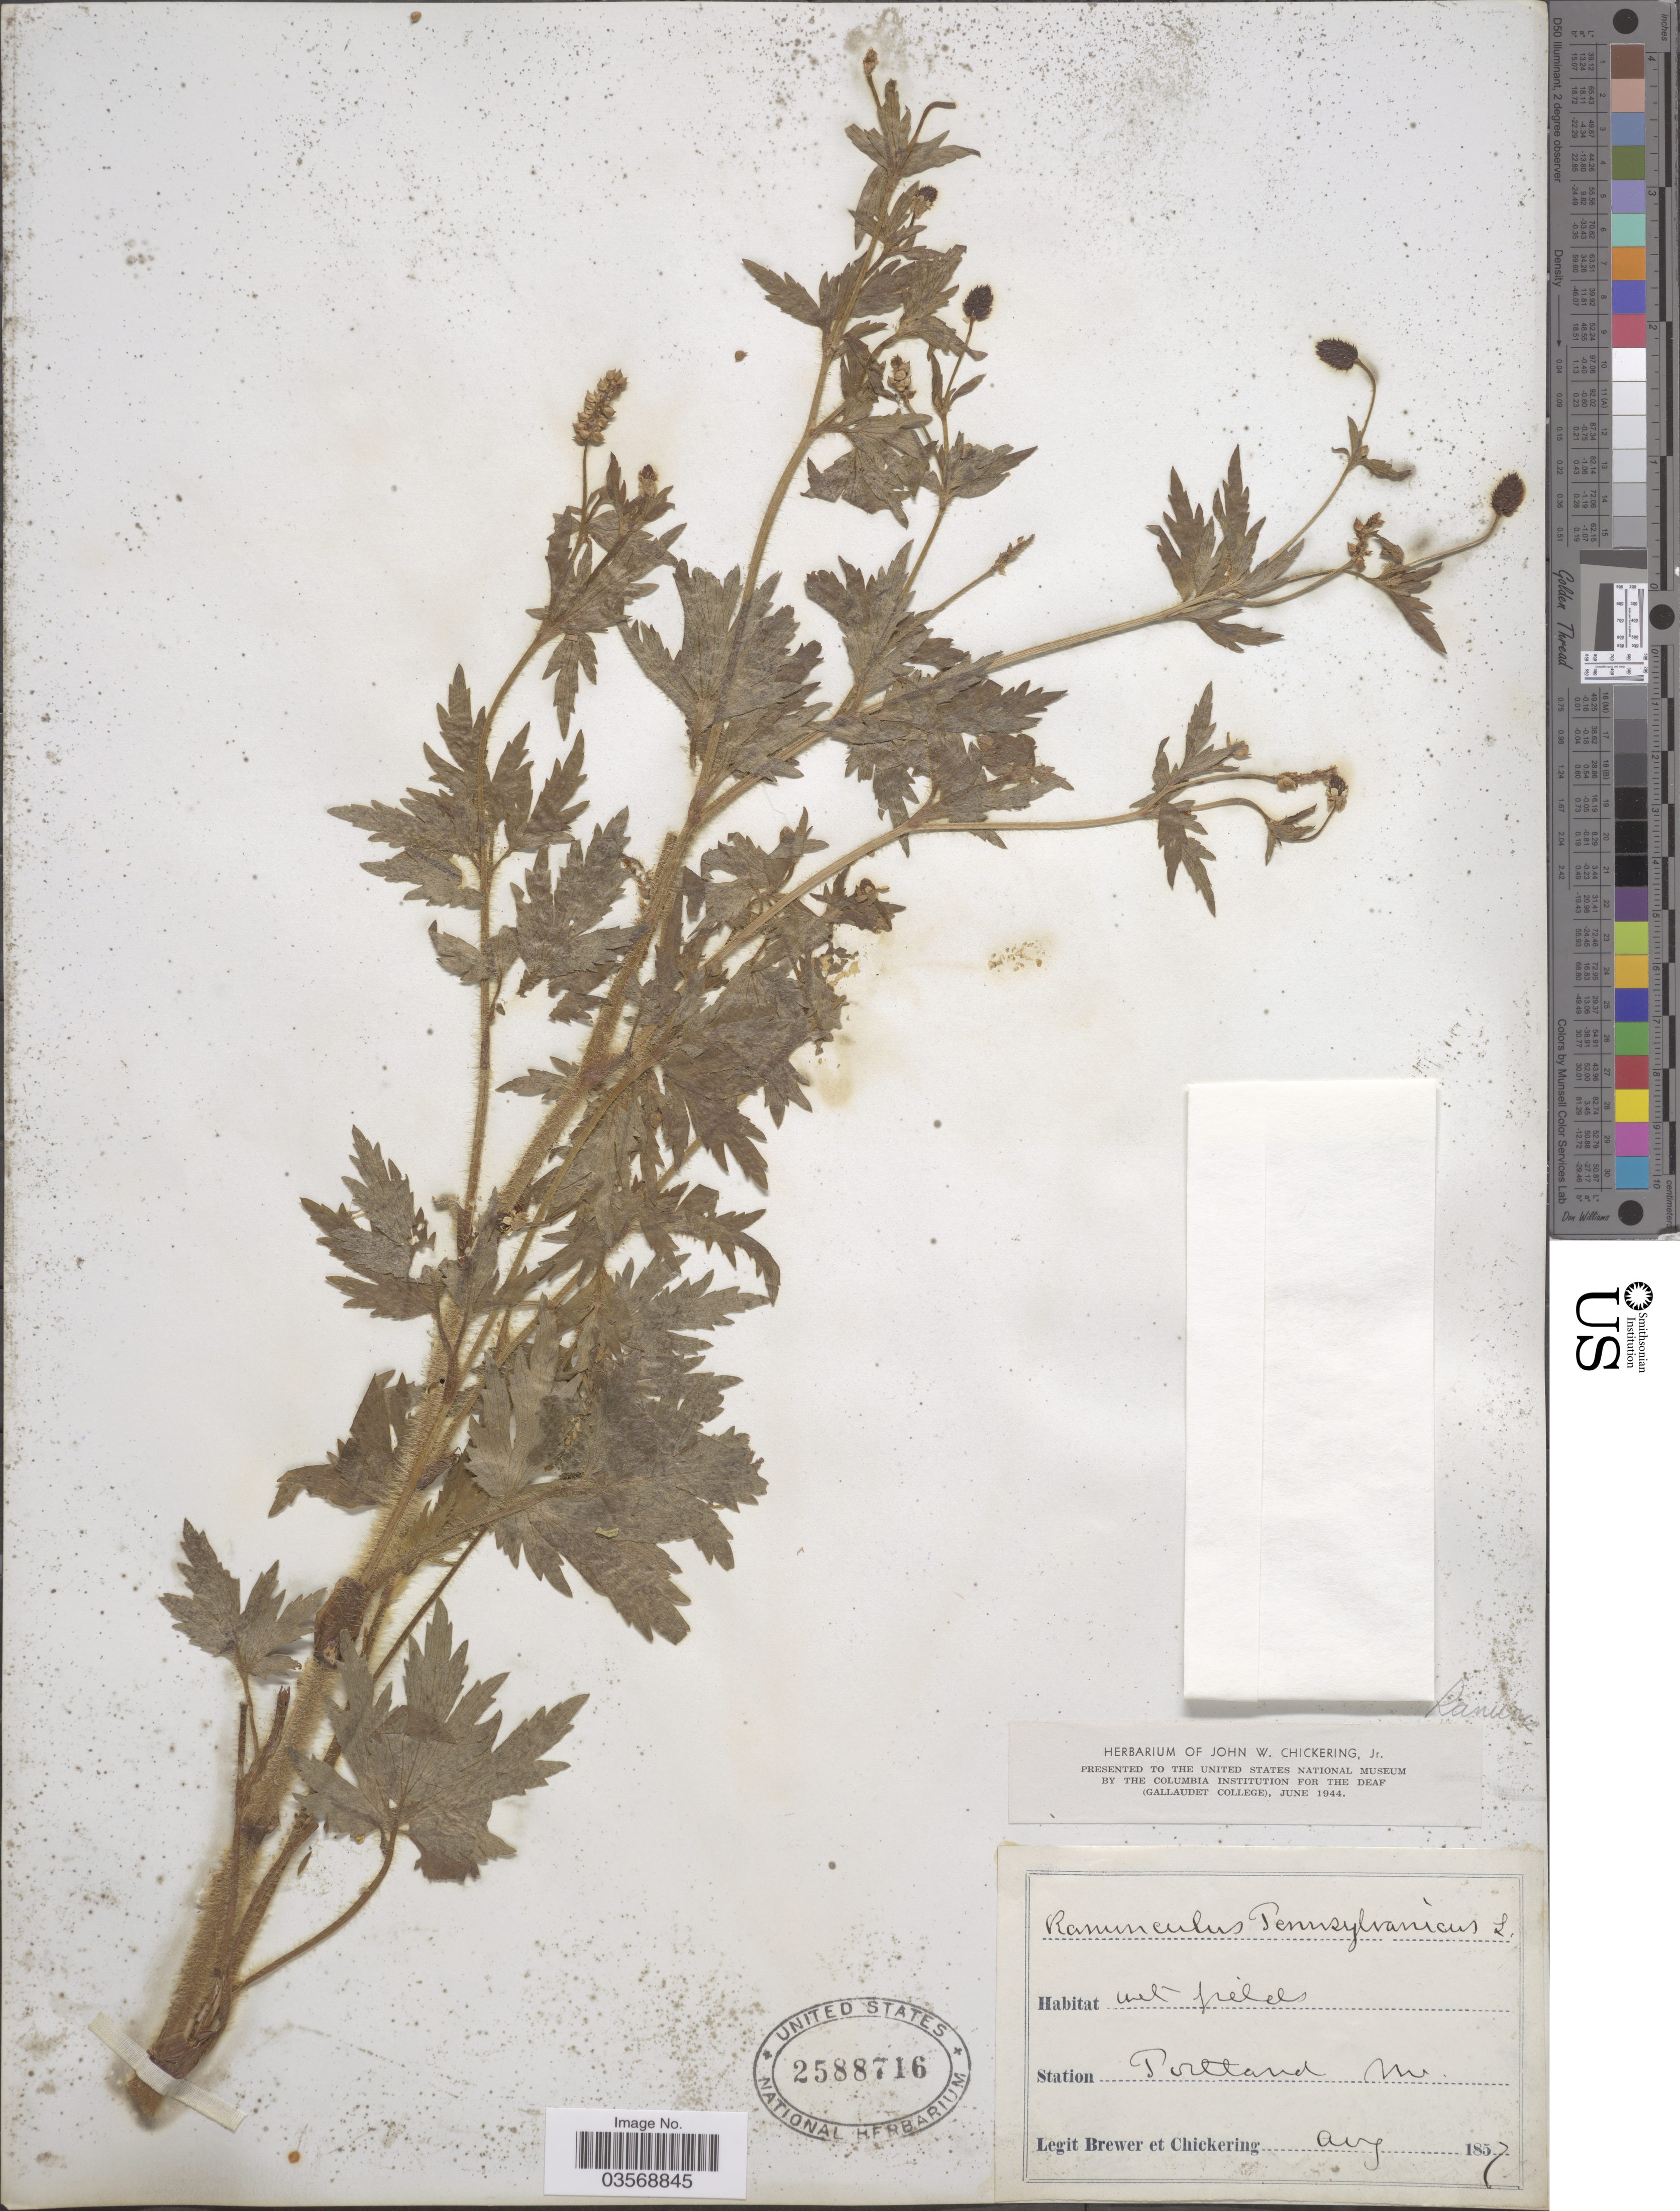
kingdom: Plantae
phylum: Tracheophyta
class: Magnoliopsida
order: Ranunculales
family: Ranunculaceae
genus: Ranunculus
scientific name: Ranunculus pensylvanicus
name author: L. f.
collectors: -. Brewer & J. Chickering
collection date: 1857-08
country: United States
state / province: Maine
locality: Station Portland.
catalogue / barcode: US 2588716